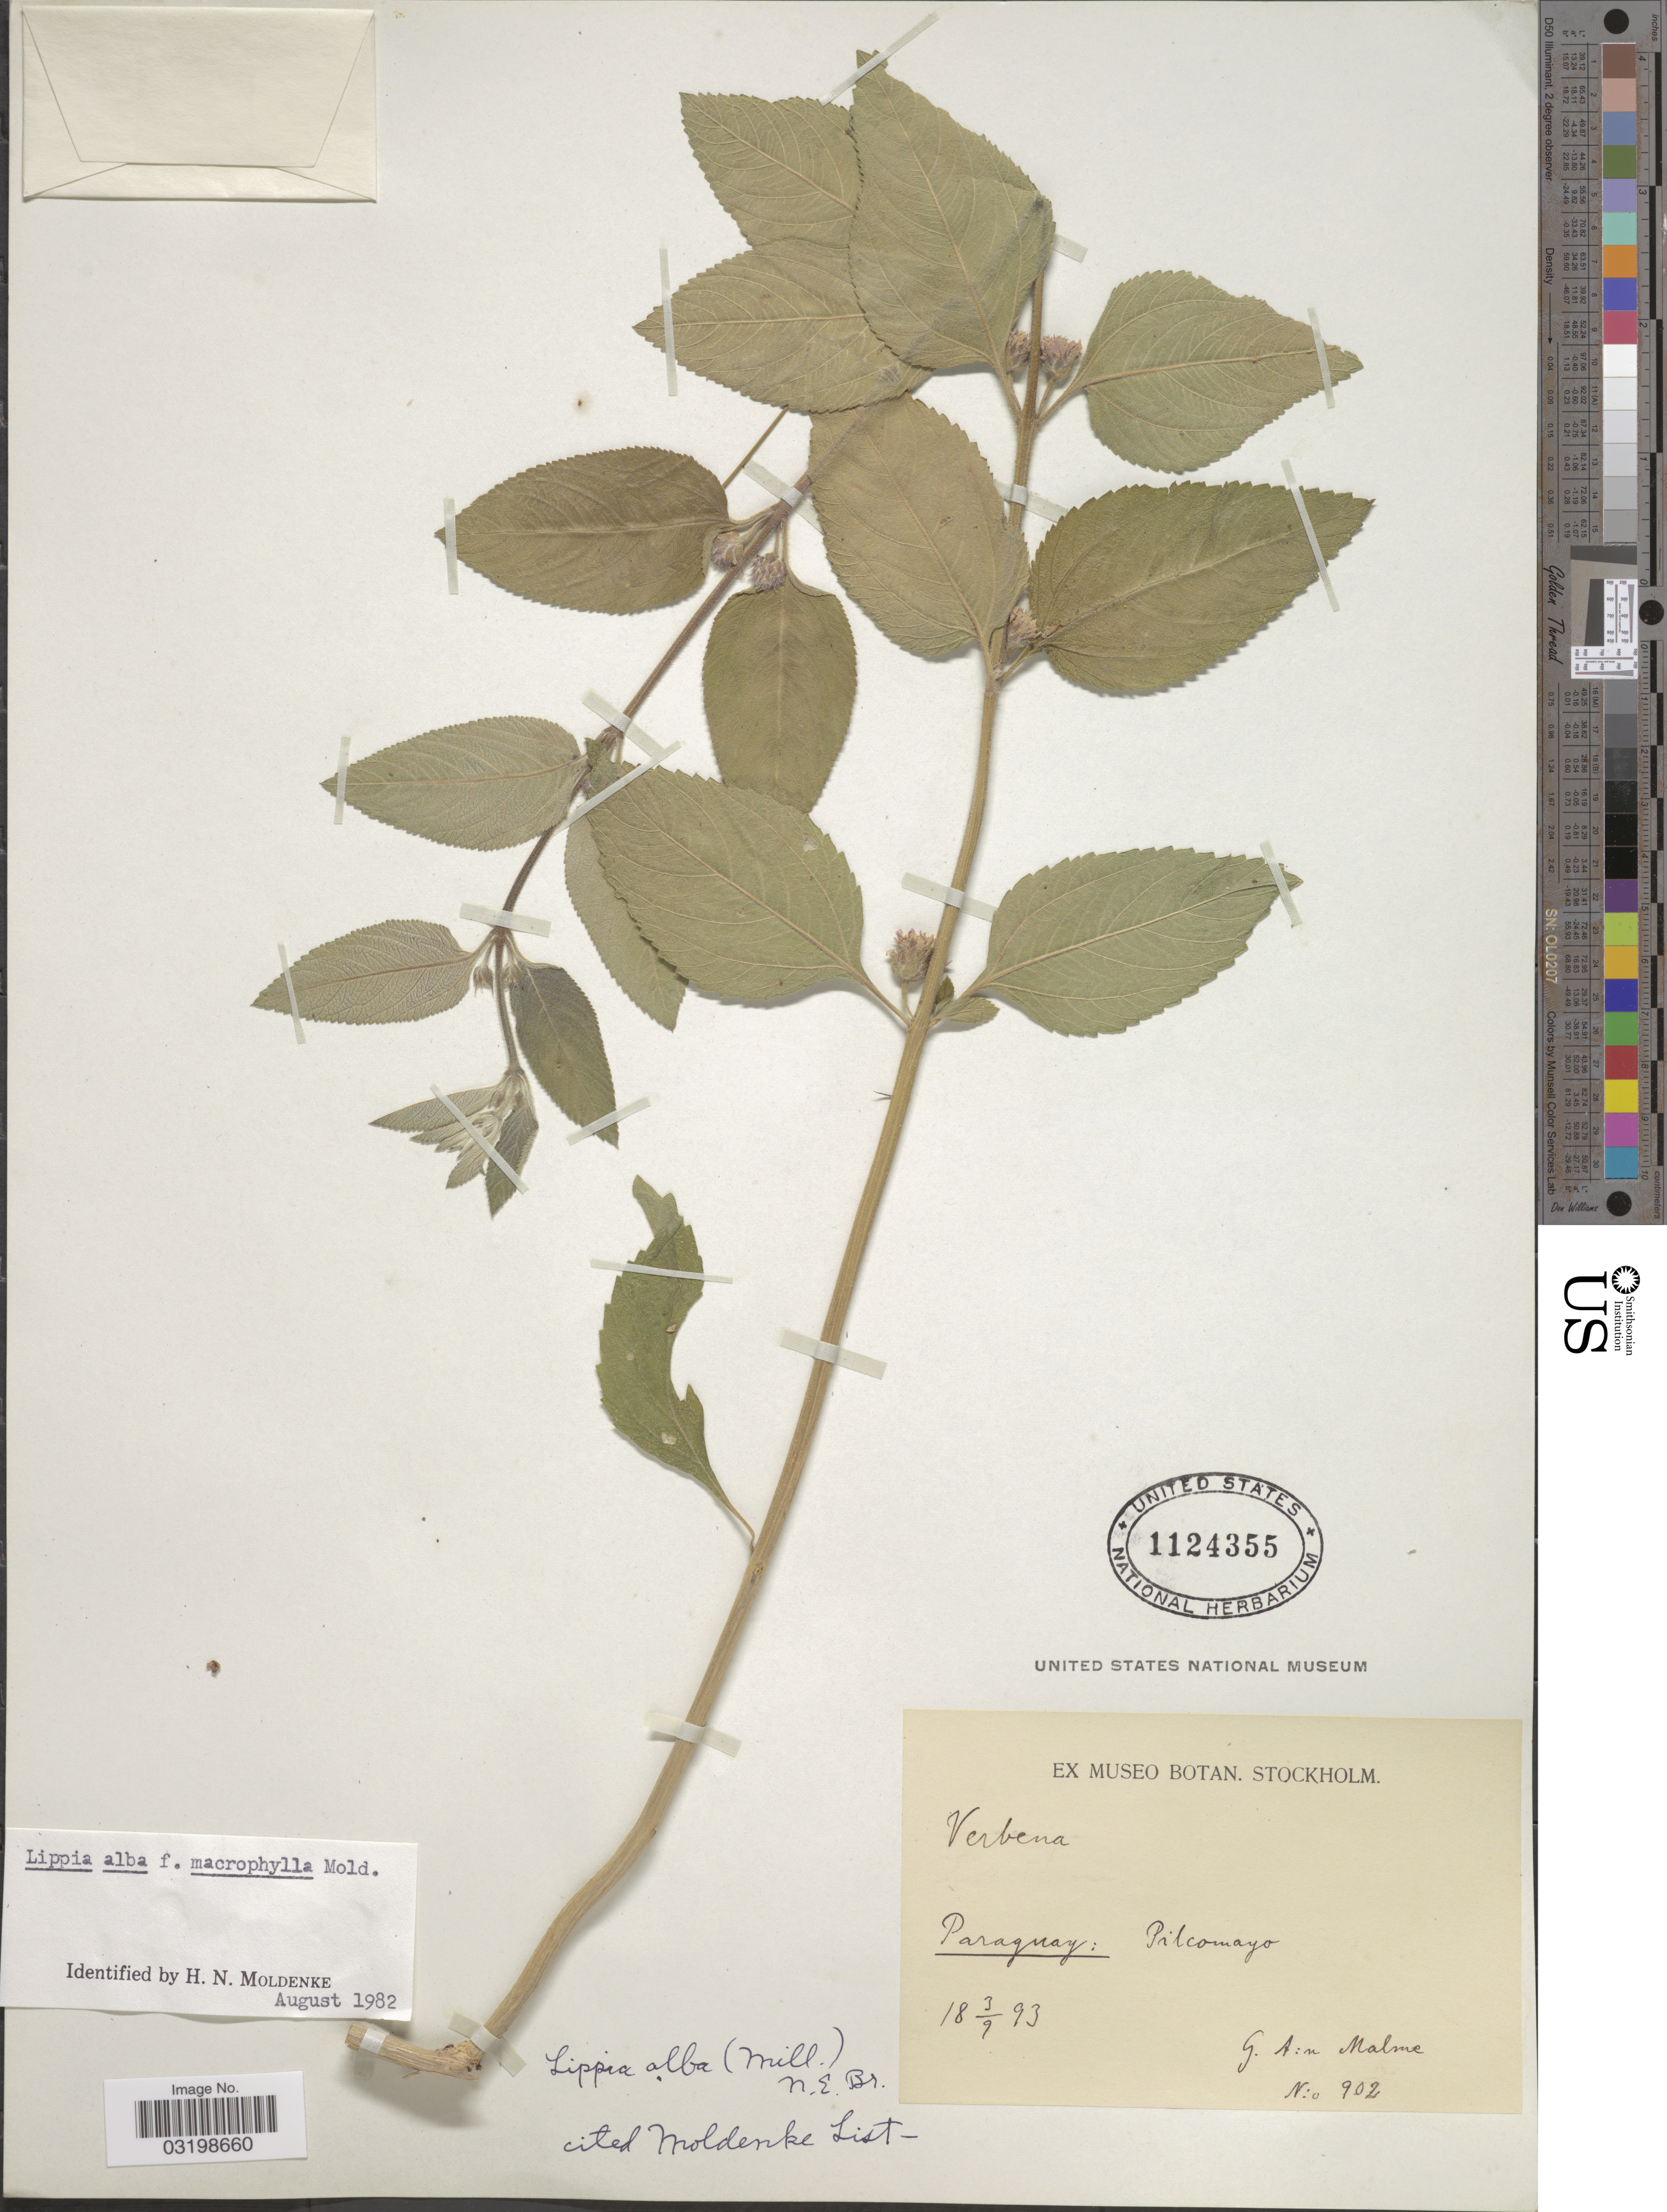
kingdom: Plantae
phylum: Tracheophyta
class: Magnoliopsida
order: Lamiales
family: Verbenaceae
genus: Lippia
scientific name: Lippia alba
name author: (Mill.) N.E. Br. ex Britton & P. Wilson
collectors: G. O. A. Malme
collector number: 902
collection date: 1893-09-03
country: Paraguay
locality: Pilcomayo.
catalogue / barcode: US 1124355